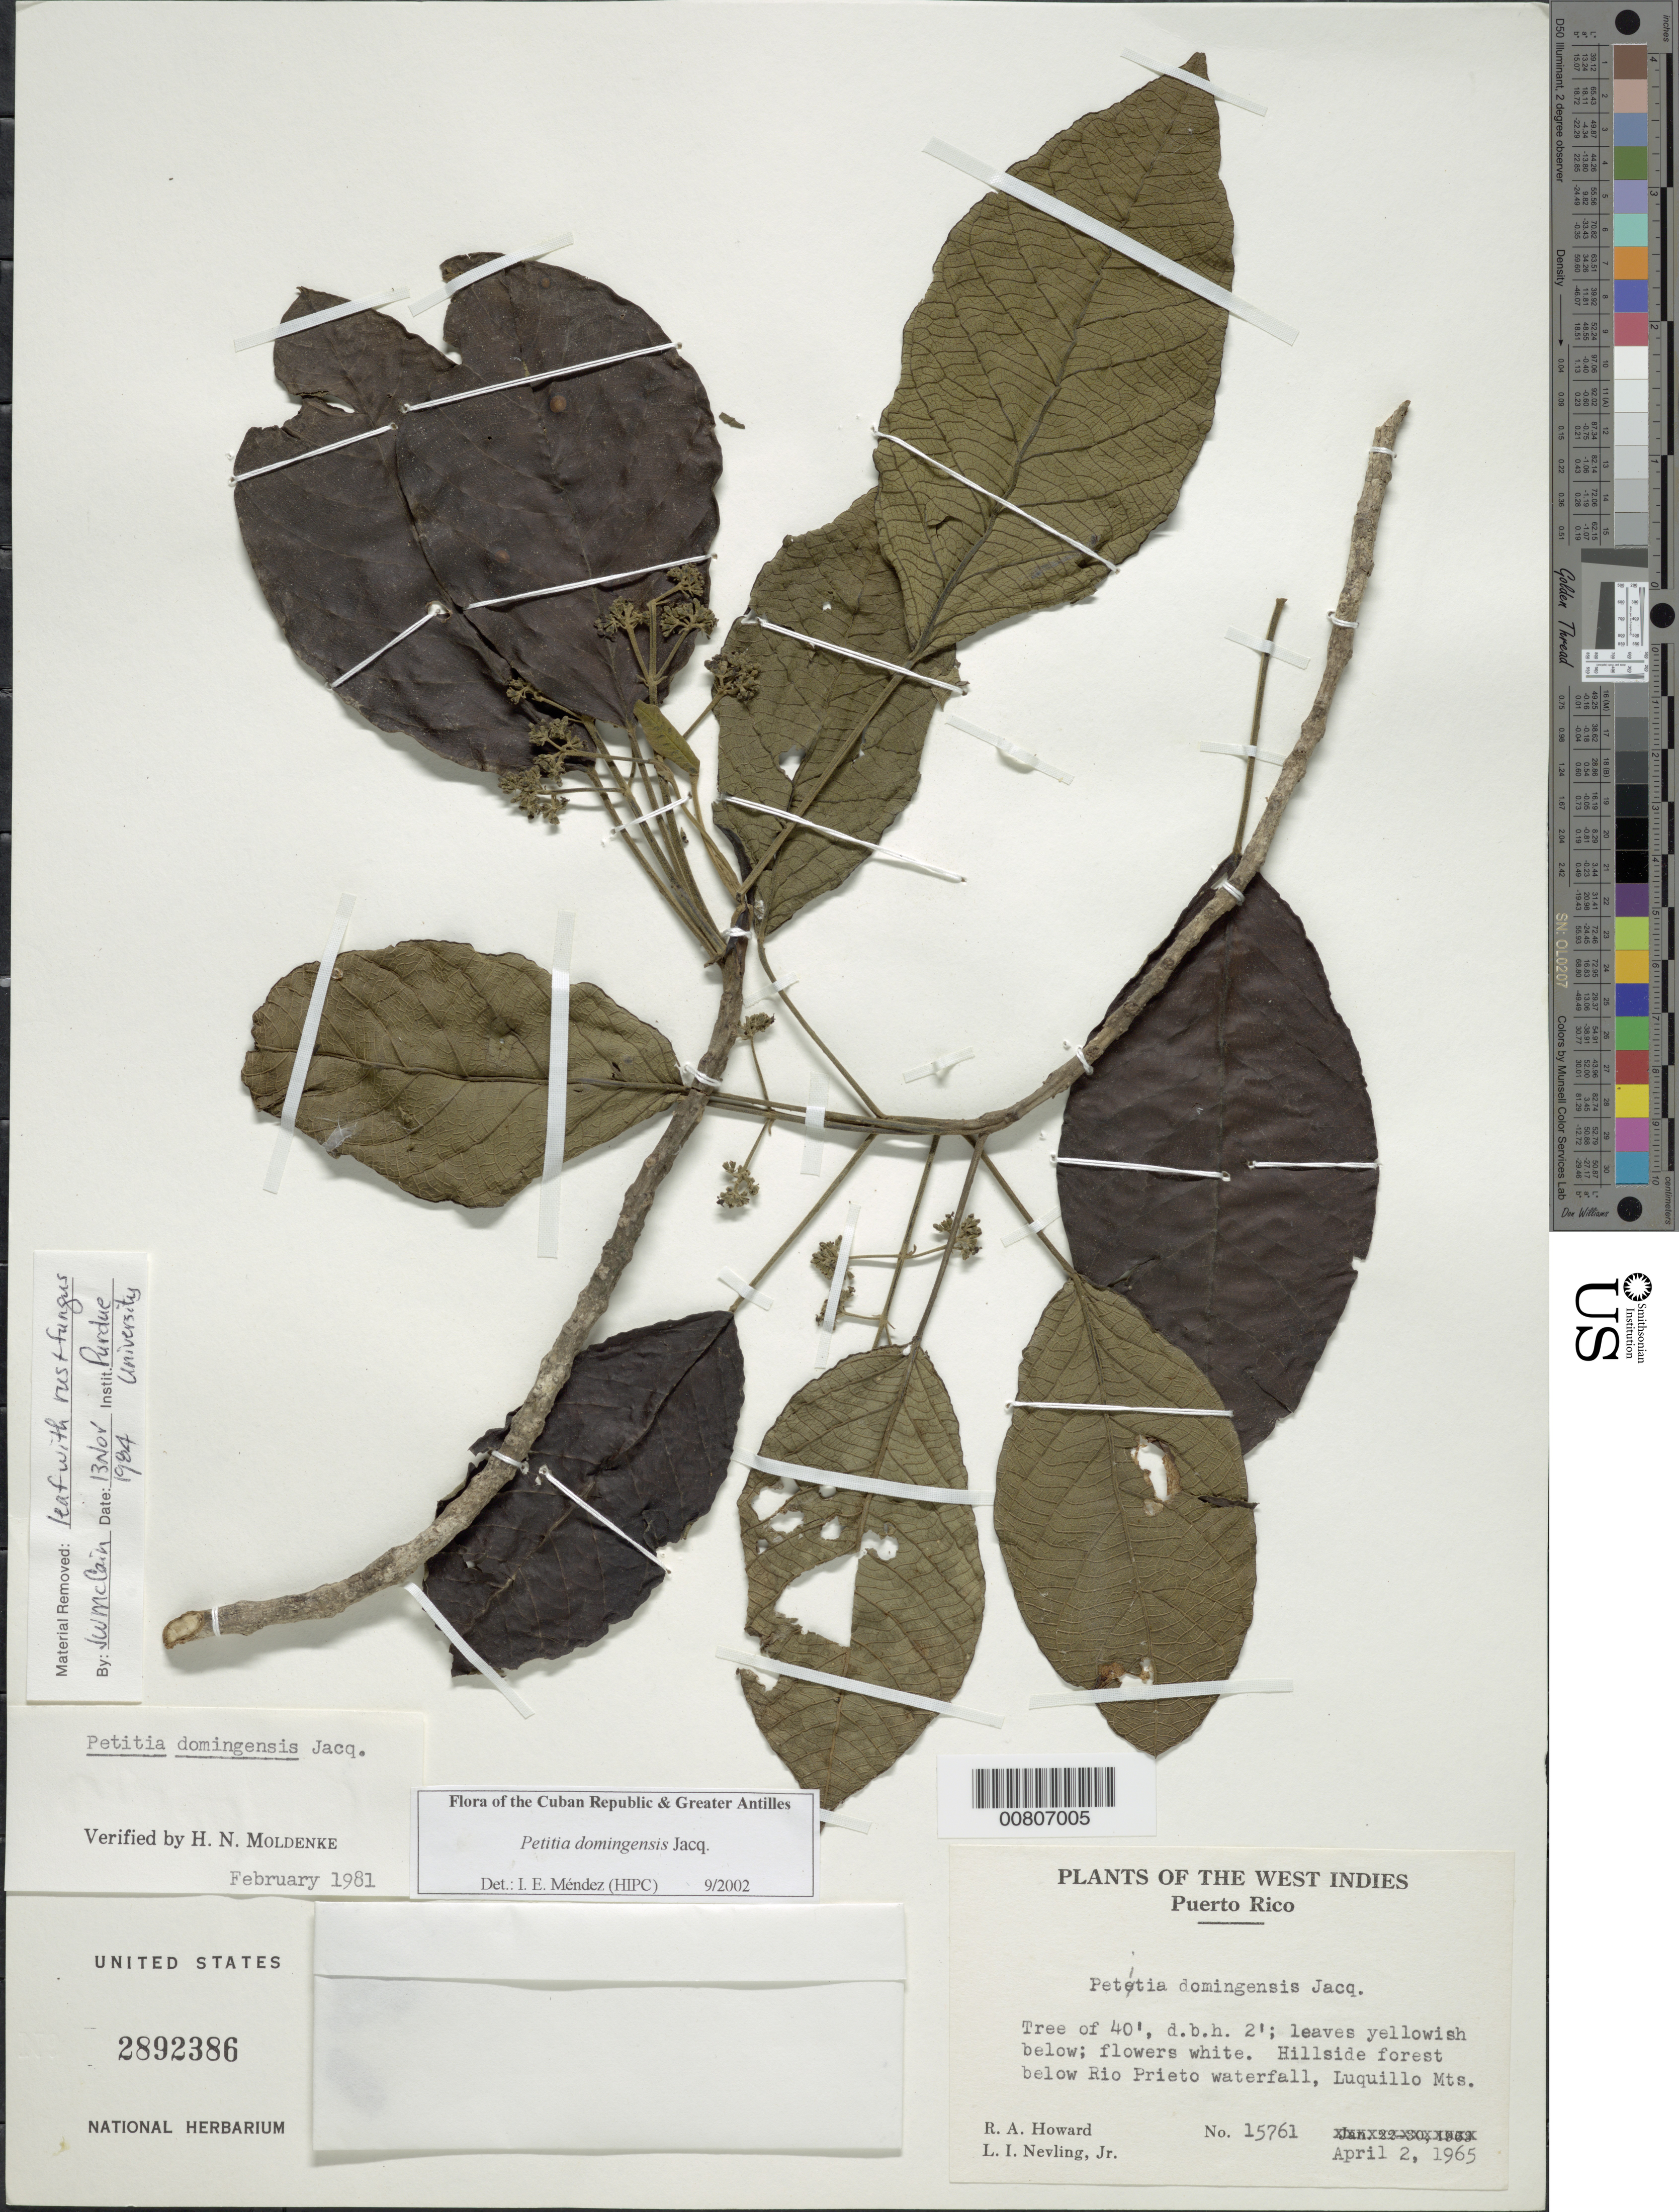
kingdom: Plantae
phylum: Tracheophyta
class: Magnoliopsida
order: Lamiales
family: Lamiaceae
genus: Petitia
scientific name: Petitia domingensis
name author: Jacq.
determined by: Méndez, Isidro E., (HIPC)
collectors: R. A. Howard & L. Nevling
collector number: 15761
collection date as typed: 02 Apr 1965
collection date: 1965-04-02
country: Puerto Rico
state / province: Luquillo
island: Puerto Rico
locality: Rio Prieto below waterfall, Luquillo Mts.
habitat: Hillside forest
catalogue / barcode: US 2892386